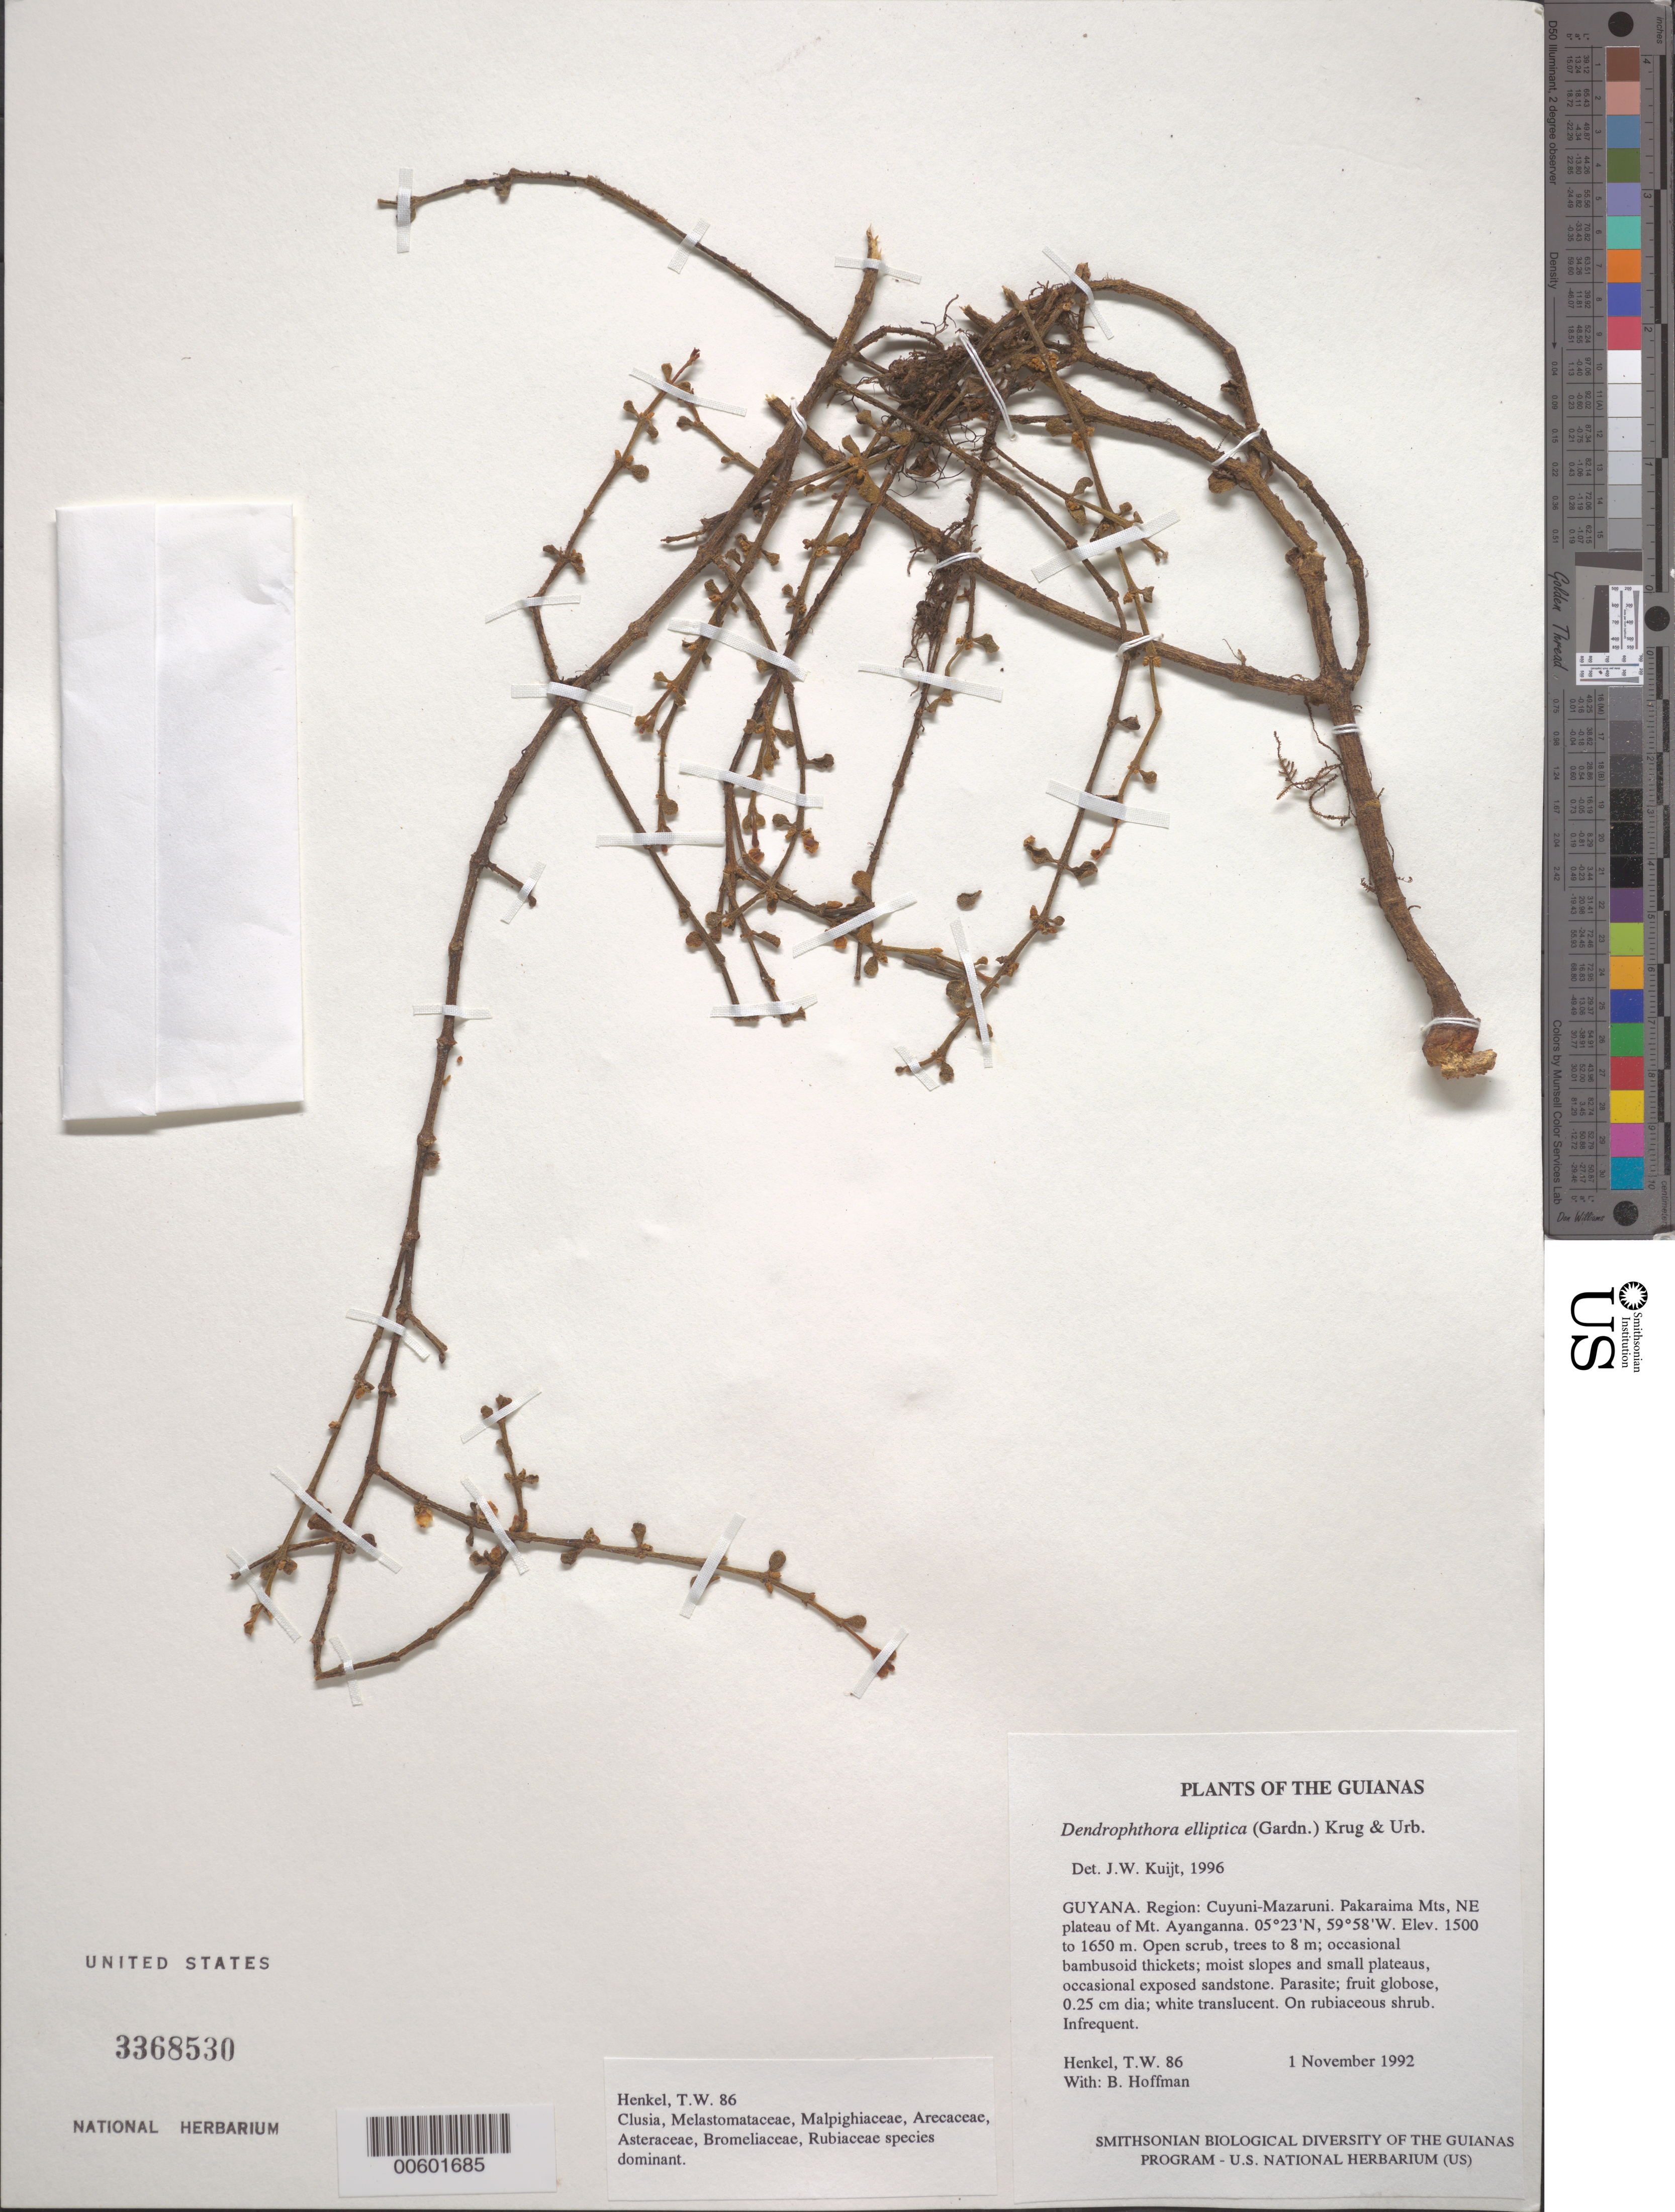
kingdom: Plantae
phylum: Tracheophyta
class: Magnoliopsida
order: Santalales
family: Viscaceae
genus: Dendrophthora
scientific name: Dendrophthora elliptica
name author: (Gardner) Krug & Urb.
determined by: Kuijt, Job, (CANADA)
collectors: T. Henkel & B. Hoffman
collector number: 86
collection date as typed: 1 November 1992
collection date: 1992-11-01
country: Guyana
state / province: Cuyuni-Mazaruni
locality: Pakaraima Mts, NE plateau of Mt. Ayanganna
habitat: Open scrub, trees to 8 m; occasional bambusoid thickets; moist slopes and small plateaus, occasional exposed sandstone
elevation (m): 1500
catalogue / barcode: US 3368530